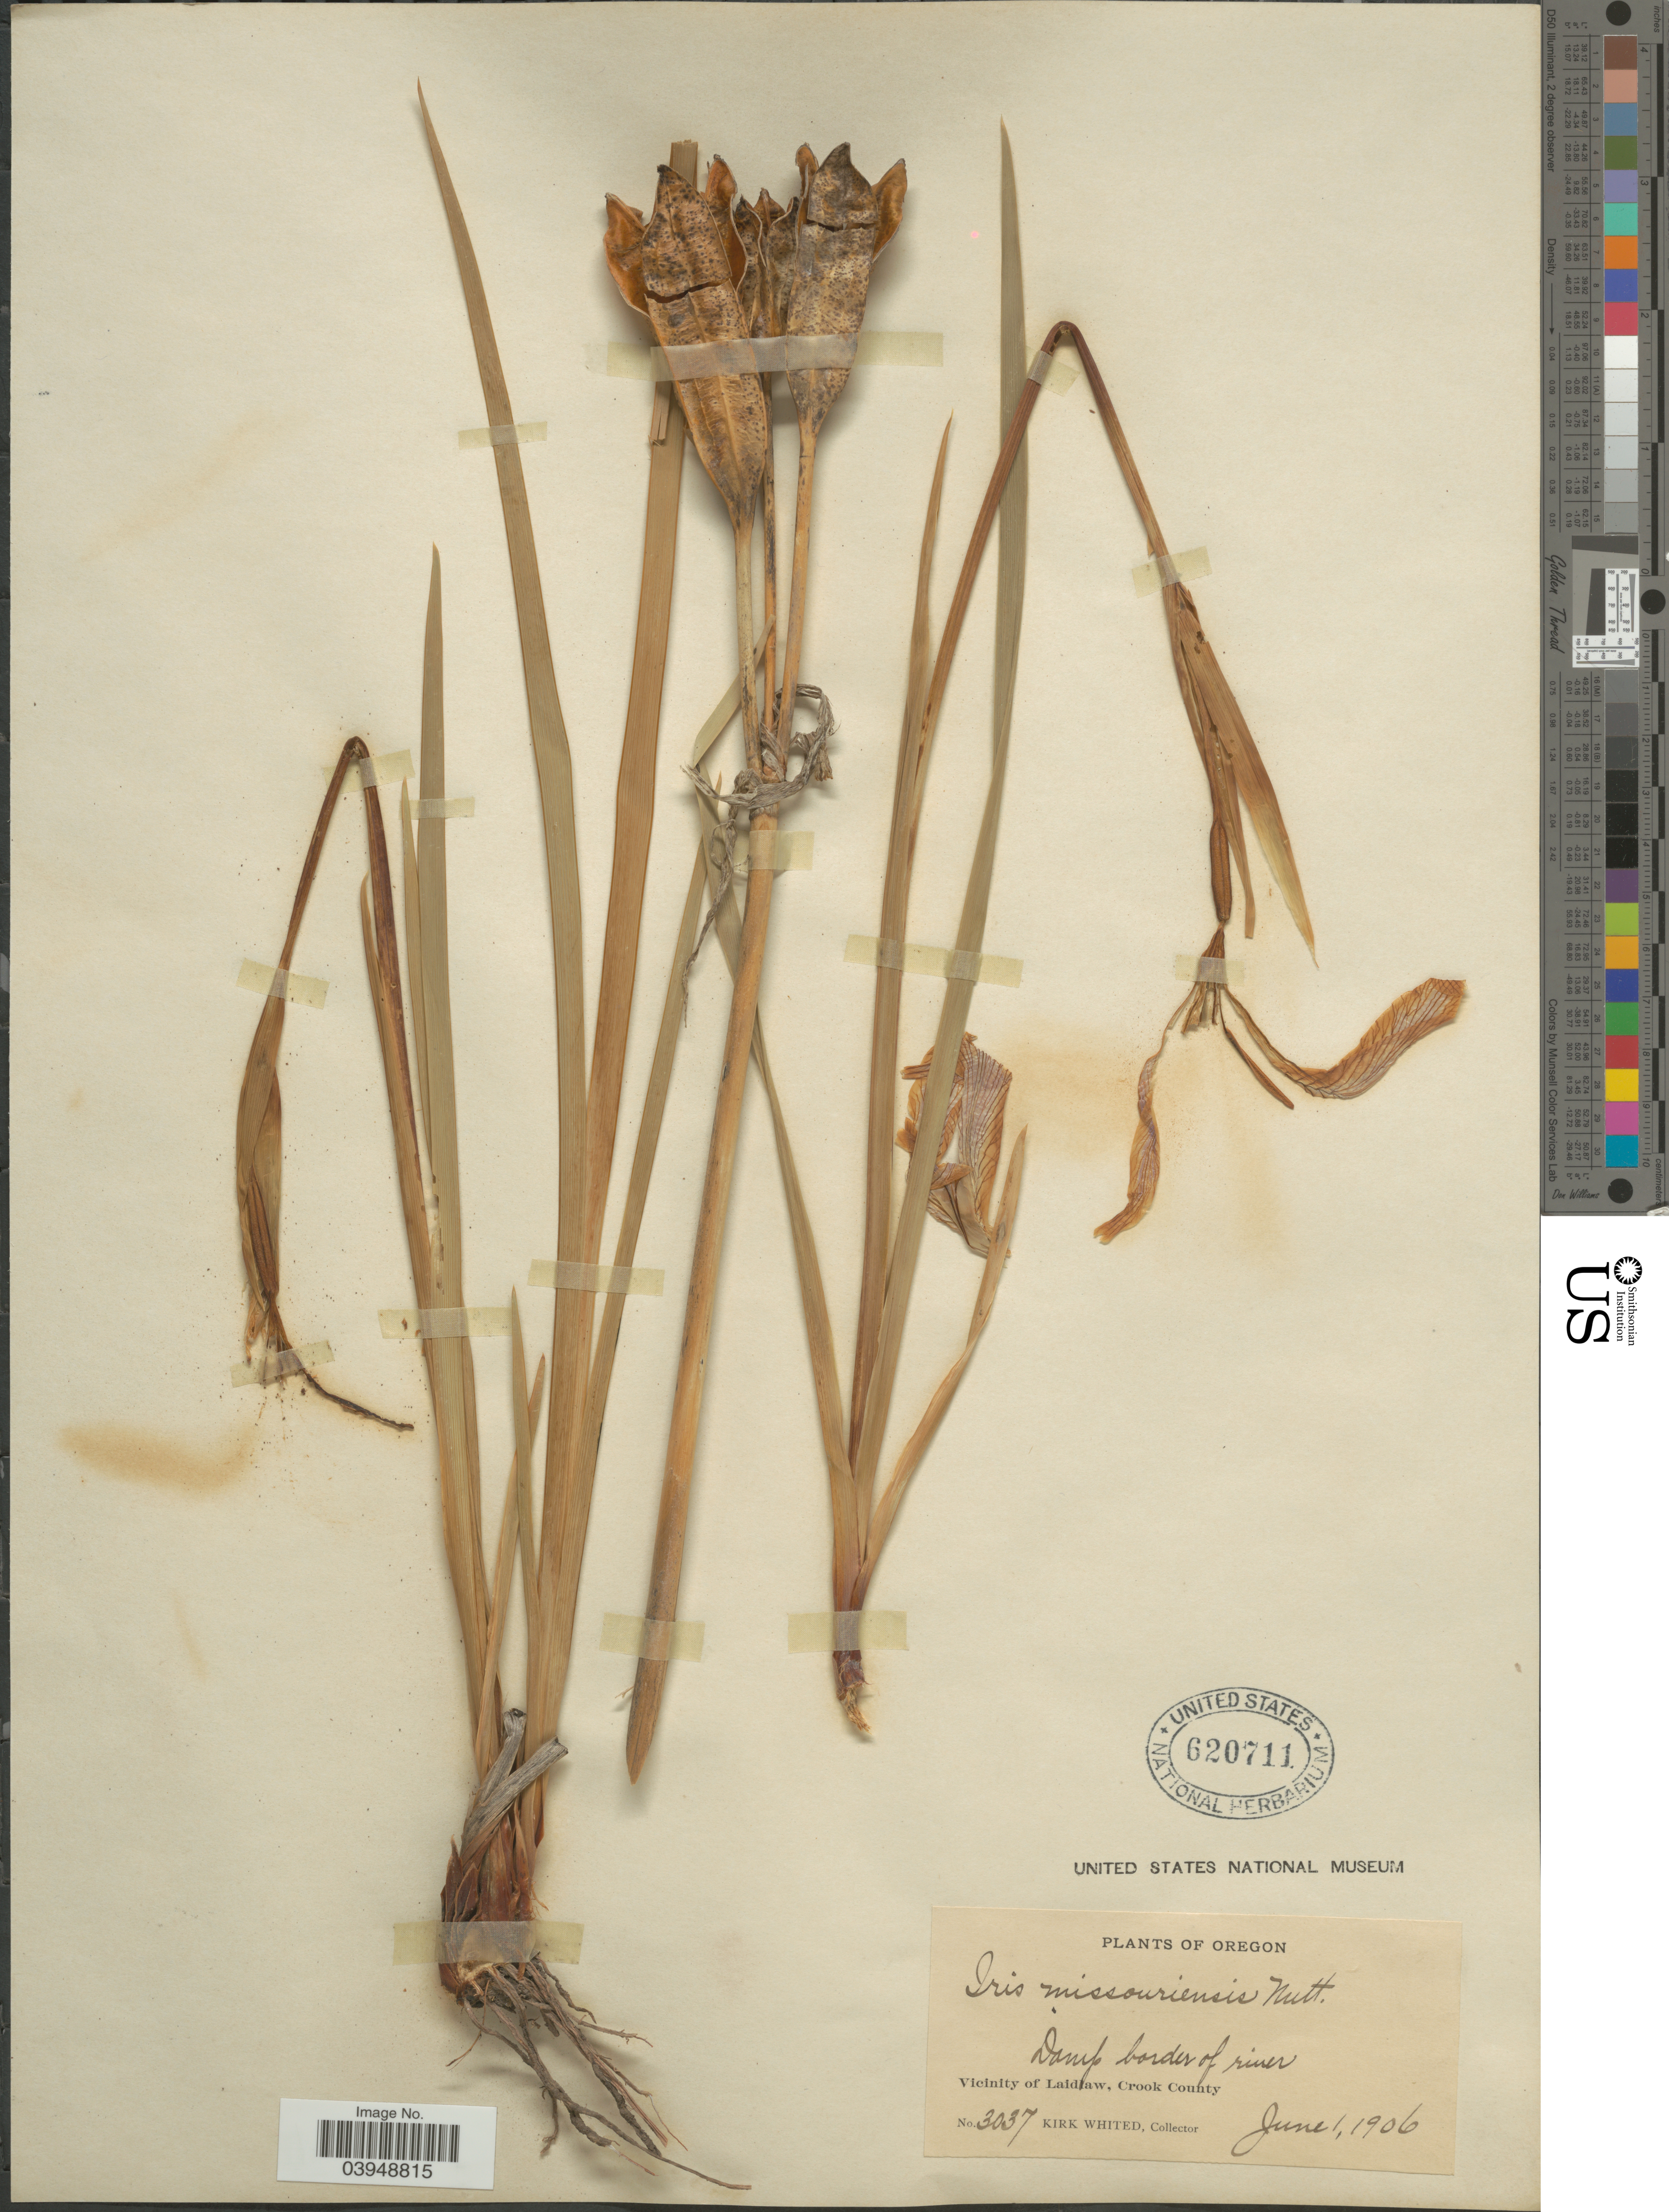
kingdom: Plantae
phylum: Tracheophyta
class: Liliopsida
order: Asparagales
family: Iridaceae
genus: Iris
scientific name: Iris missouriensis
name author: Nutt.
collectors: K. Whited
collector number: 3037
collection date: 1906-06-01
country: United States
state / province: Oregon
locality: Damp border of river. Vicinity of Laidlaw, Crook County.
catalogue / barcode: US 620711